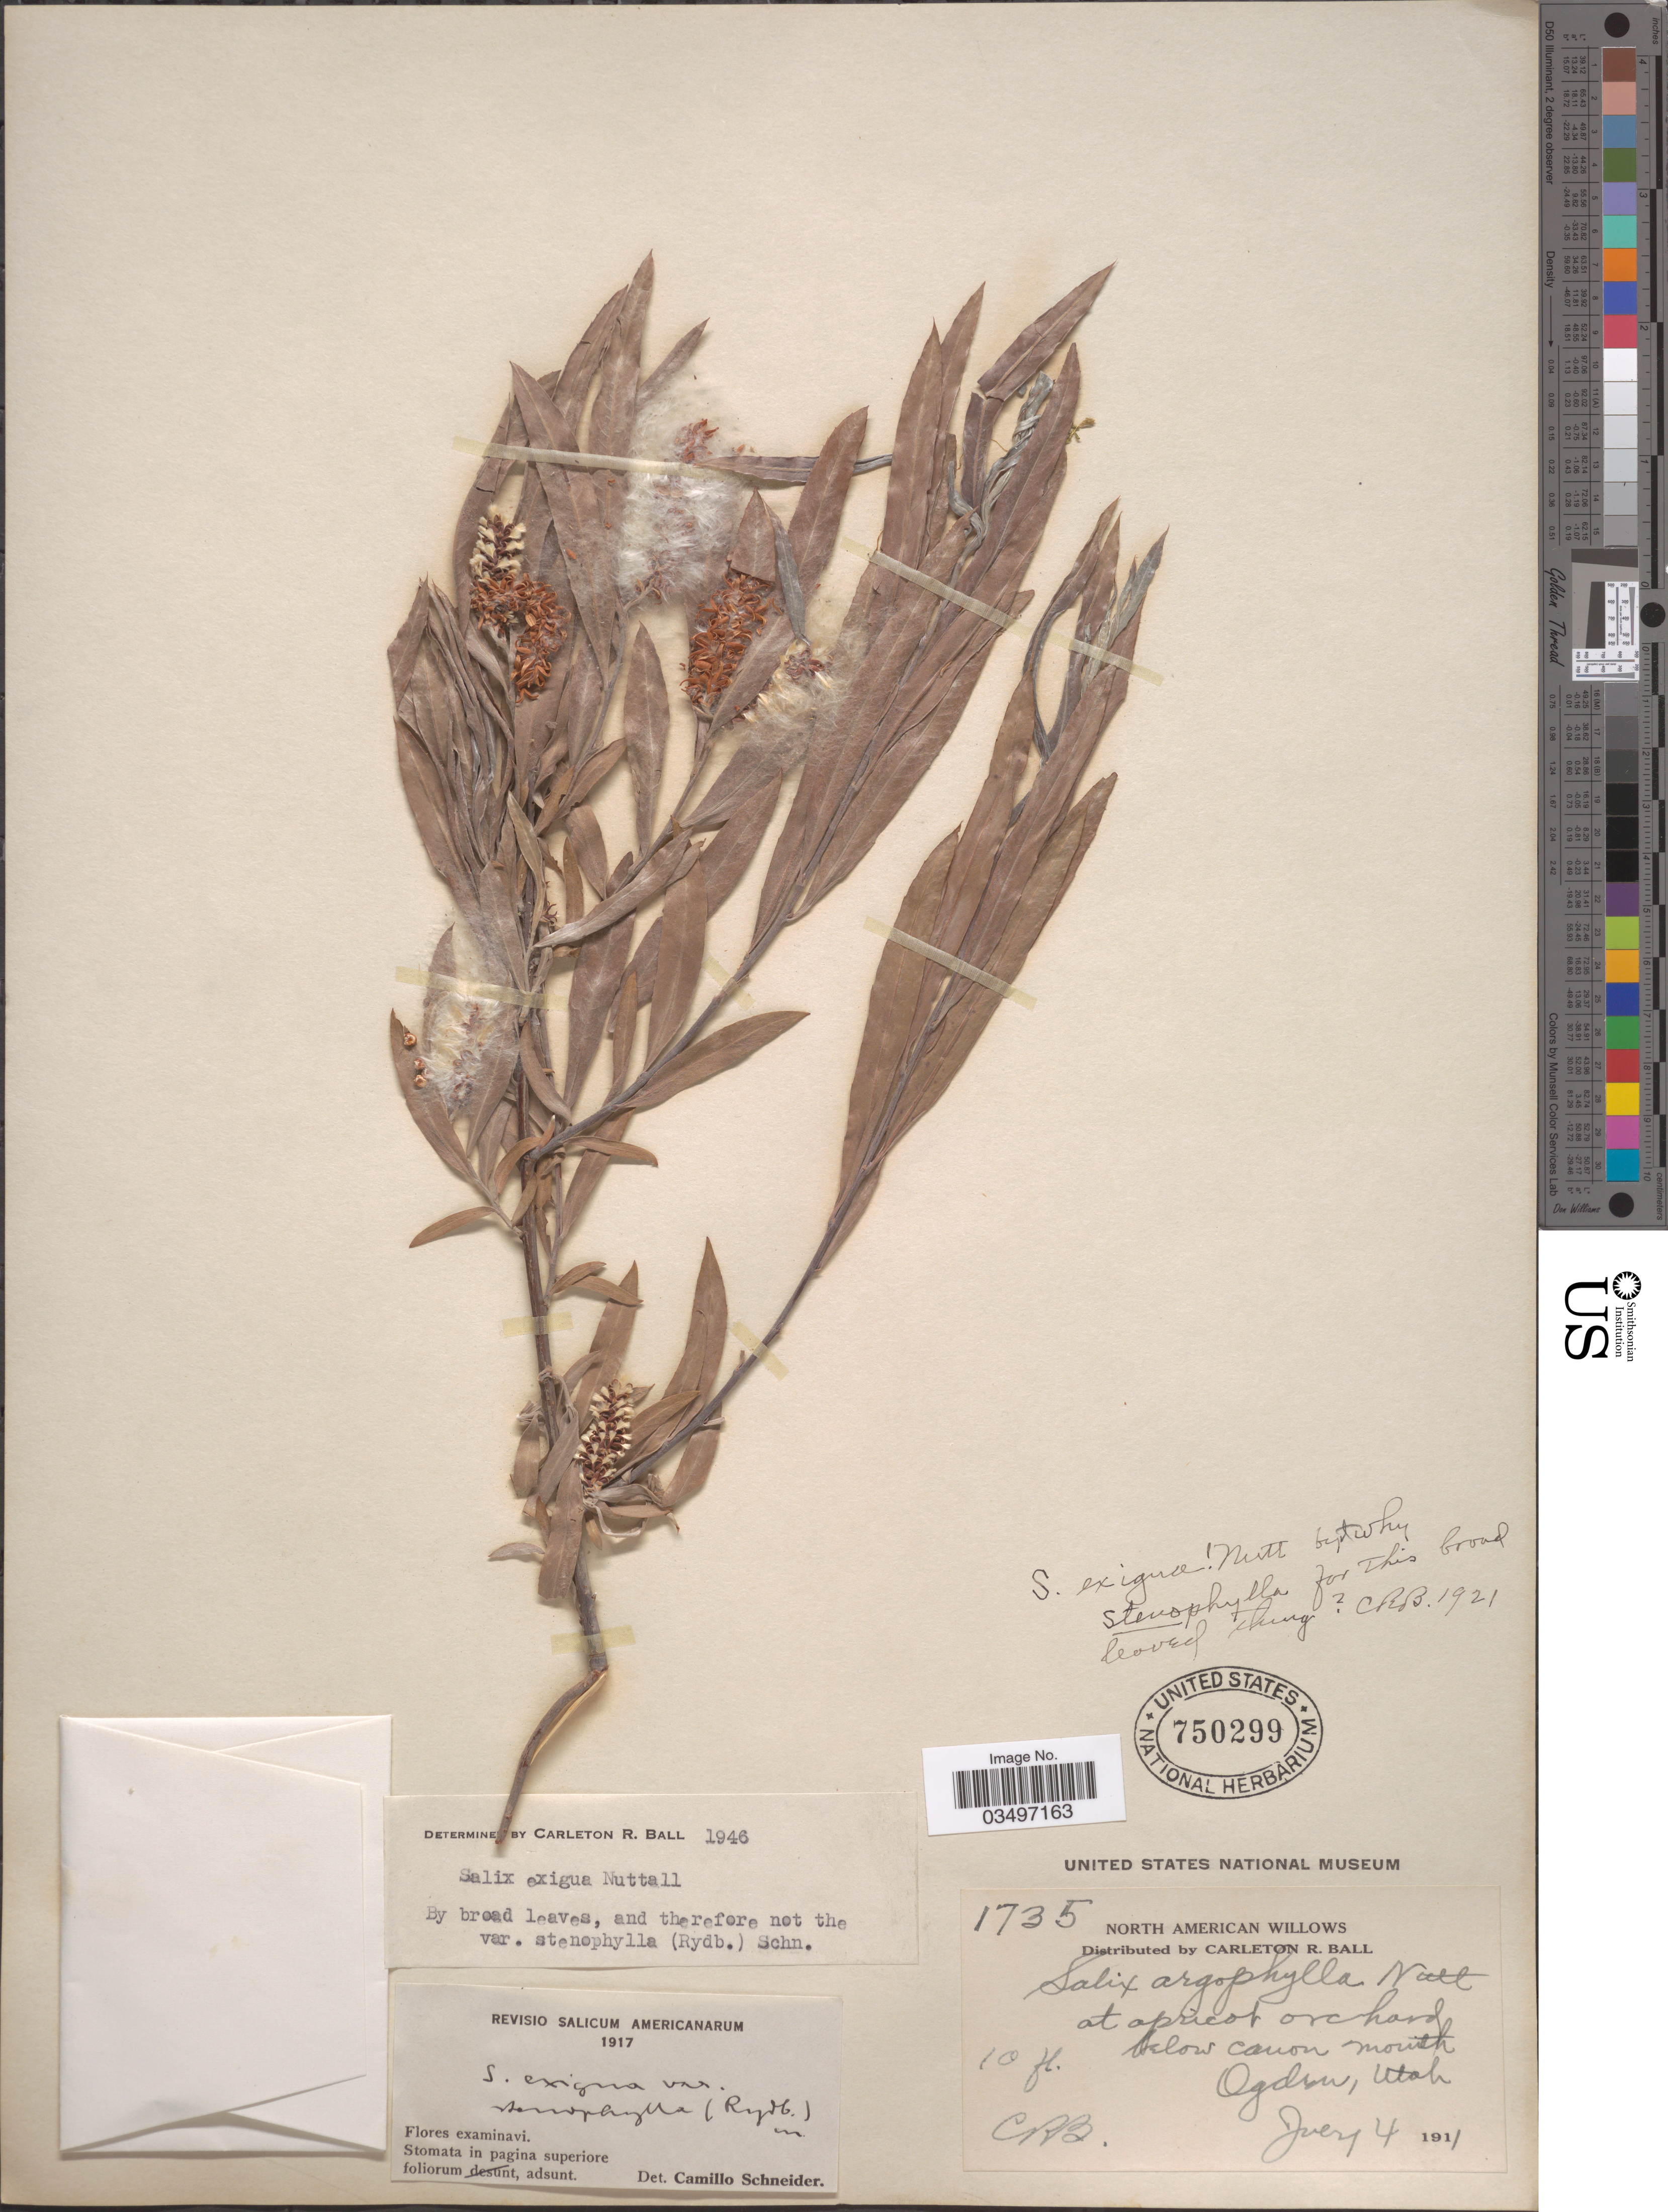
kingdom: Plantae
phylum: Tracheophyta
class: Magnoliopsida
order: Malpighiales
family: Salicaceae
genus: Salix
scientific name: Salix exigua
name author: Nutt.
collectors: C. R. Ball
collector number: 1735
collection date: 1911-07-04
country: United States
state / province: Utah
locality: Below canon mouth Ogden.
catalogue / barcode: US 750299